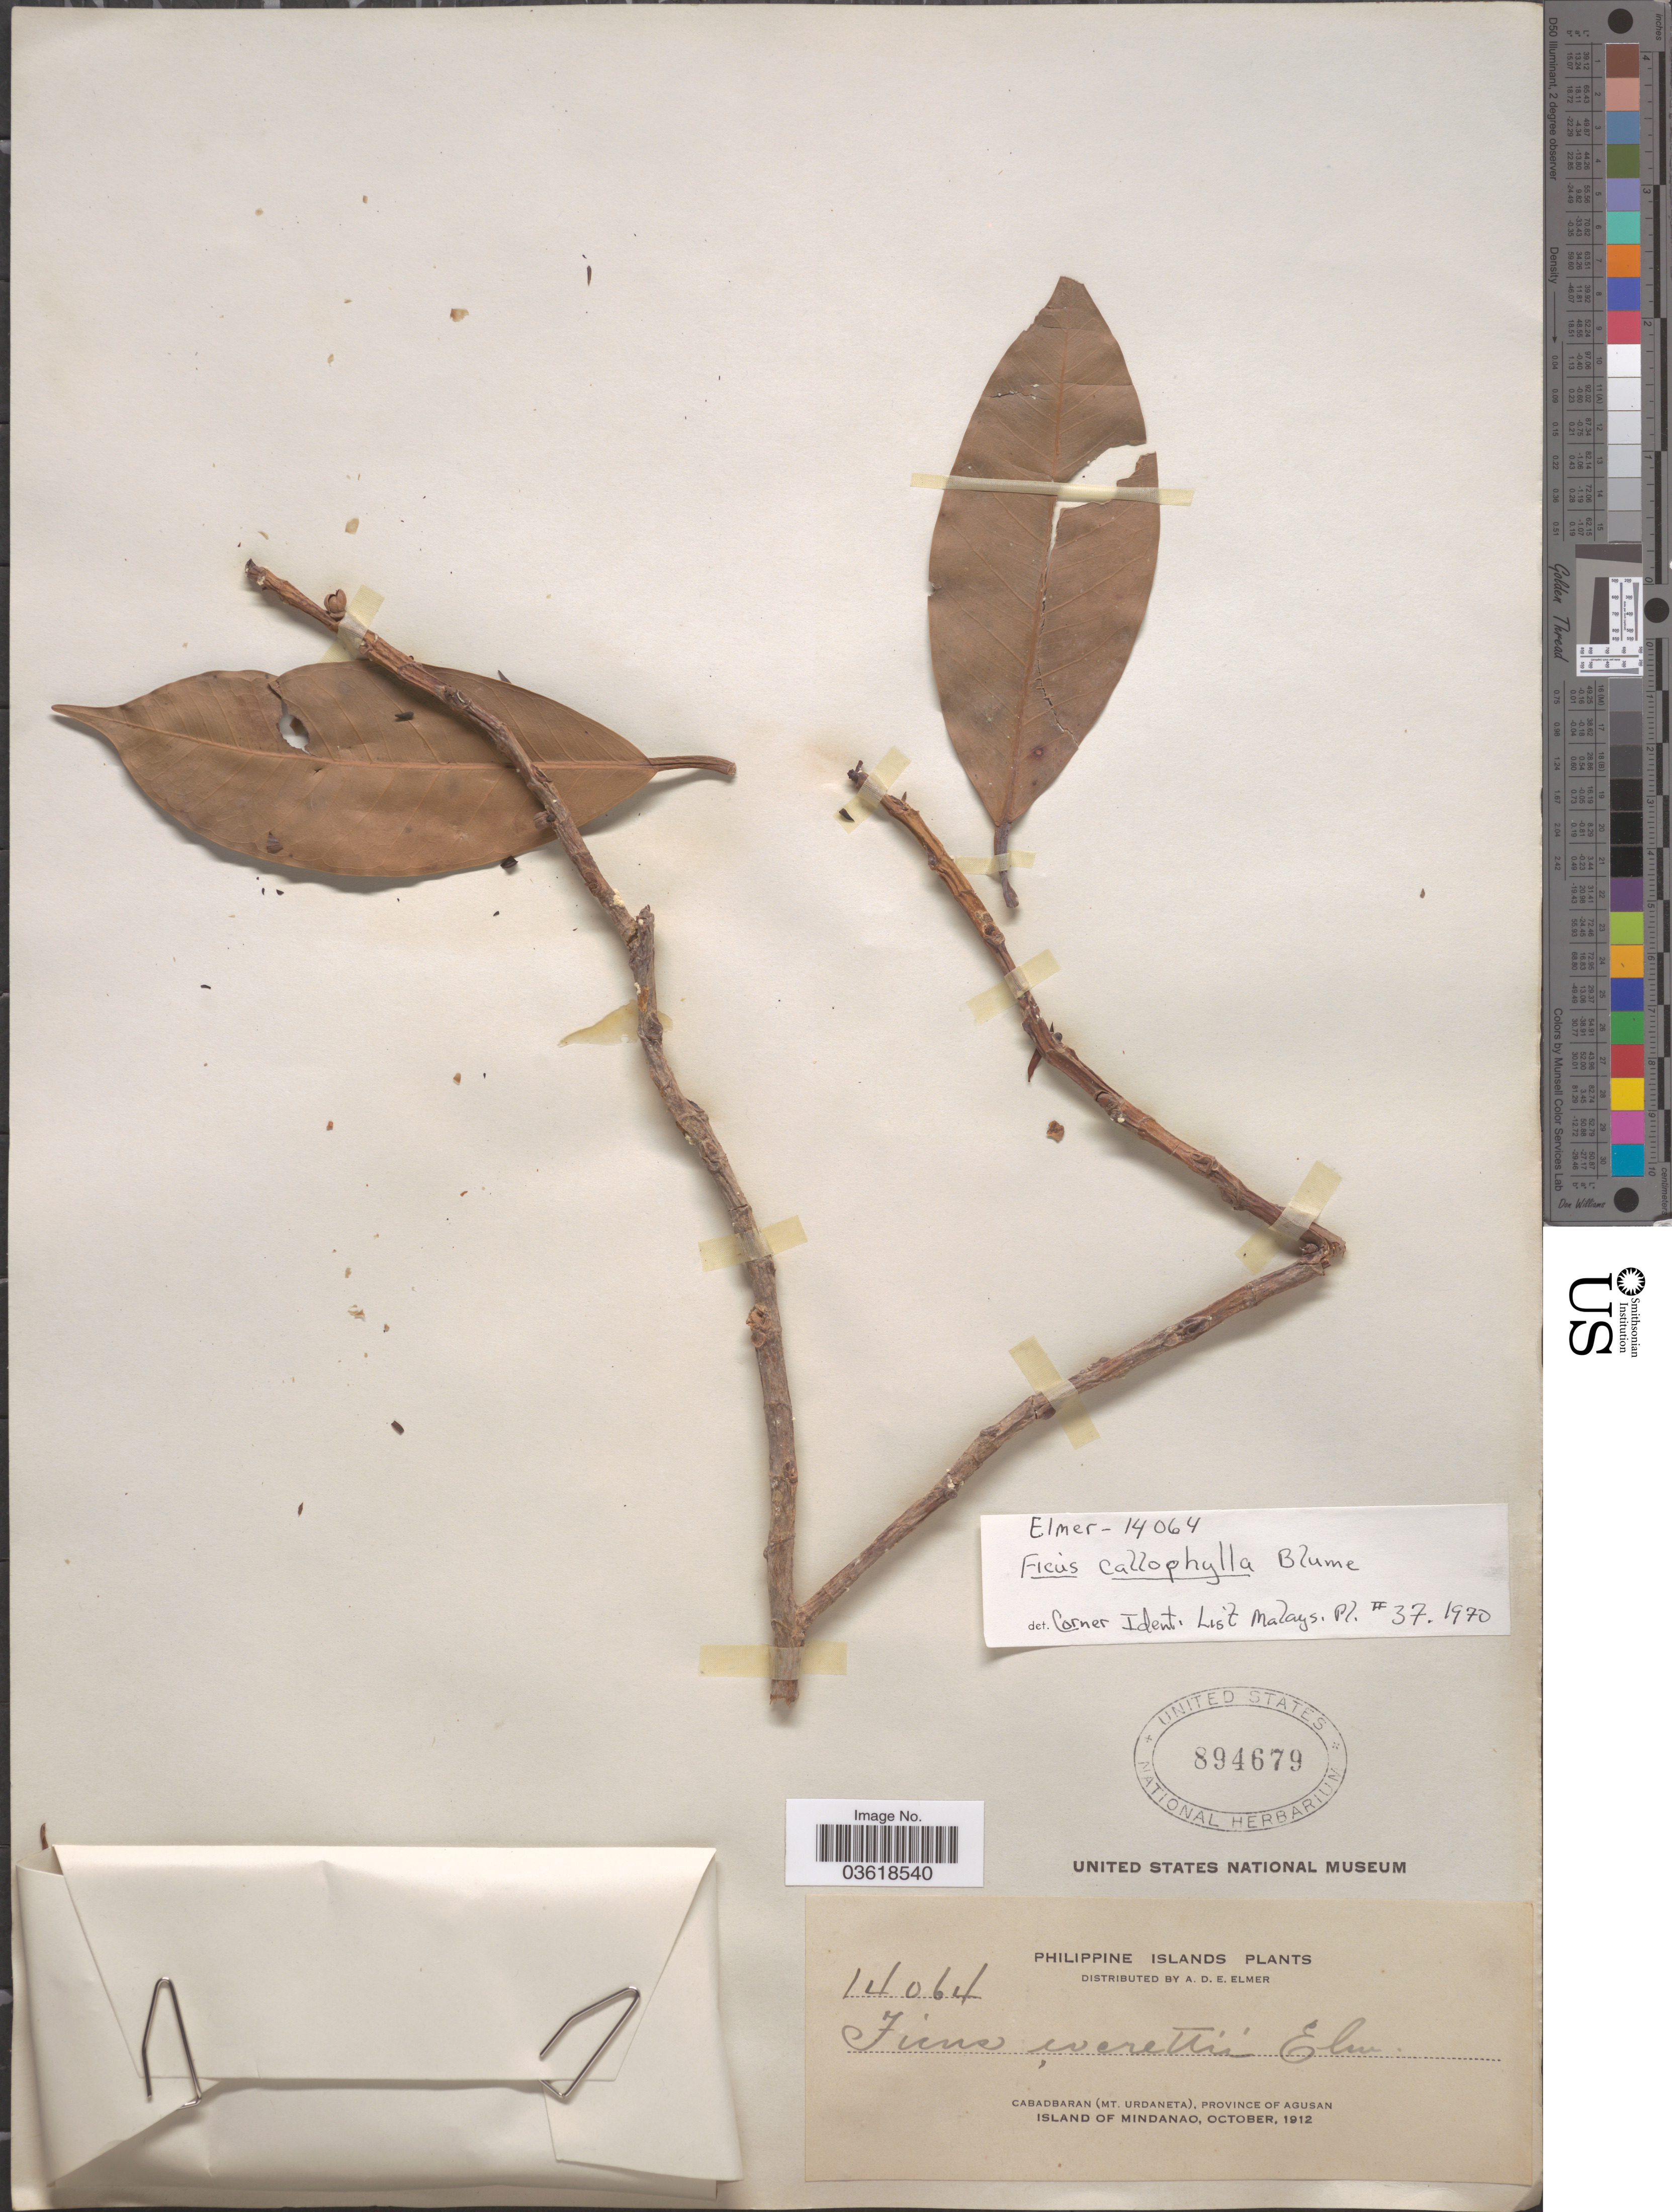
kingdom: Plantae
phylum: Tracheophyta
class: Magnoliopsida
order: Rosales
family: Moraceae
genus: Ficus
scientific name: Ficus callophylla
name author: Blume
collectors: A. D. E. Elmer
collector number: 14064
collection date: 1912-10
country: Philippines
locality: Philippine Islands. Cabadbaran (Mt. Urdaneta), Province of Agusan. Island of Mindanao.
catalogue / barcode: US 894679